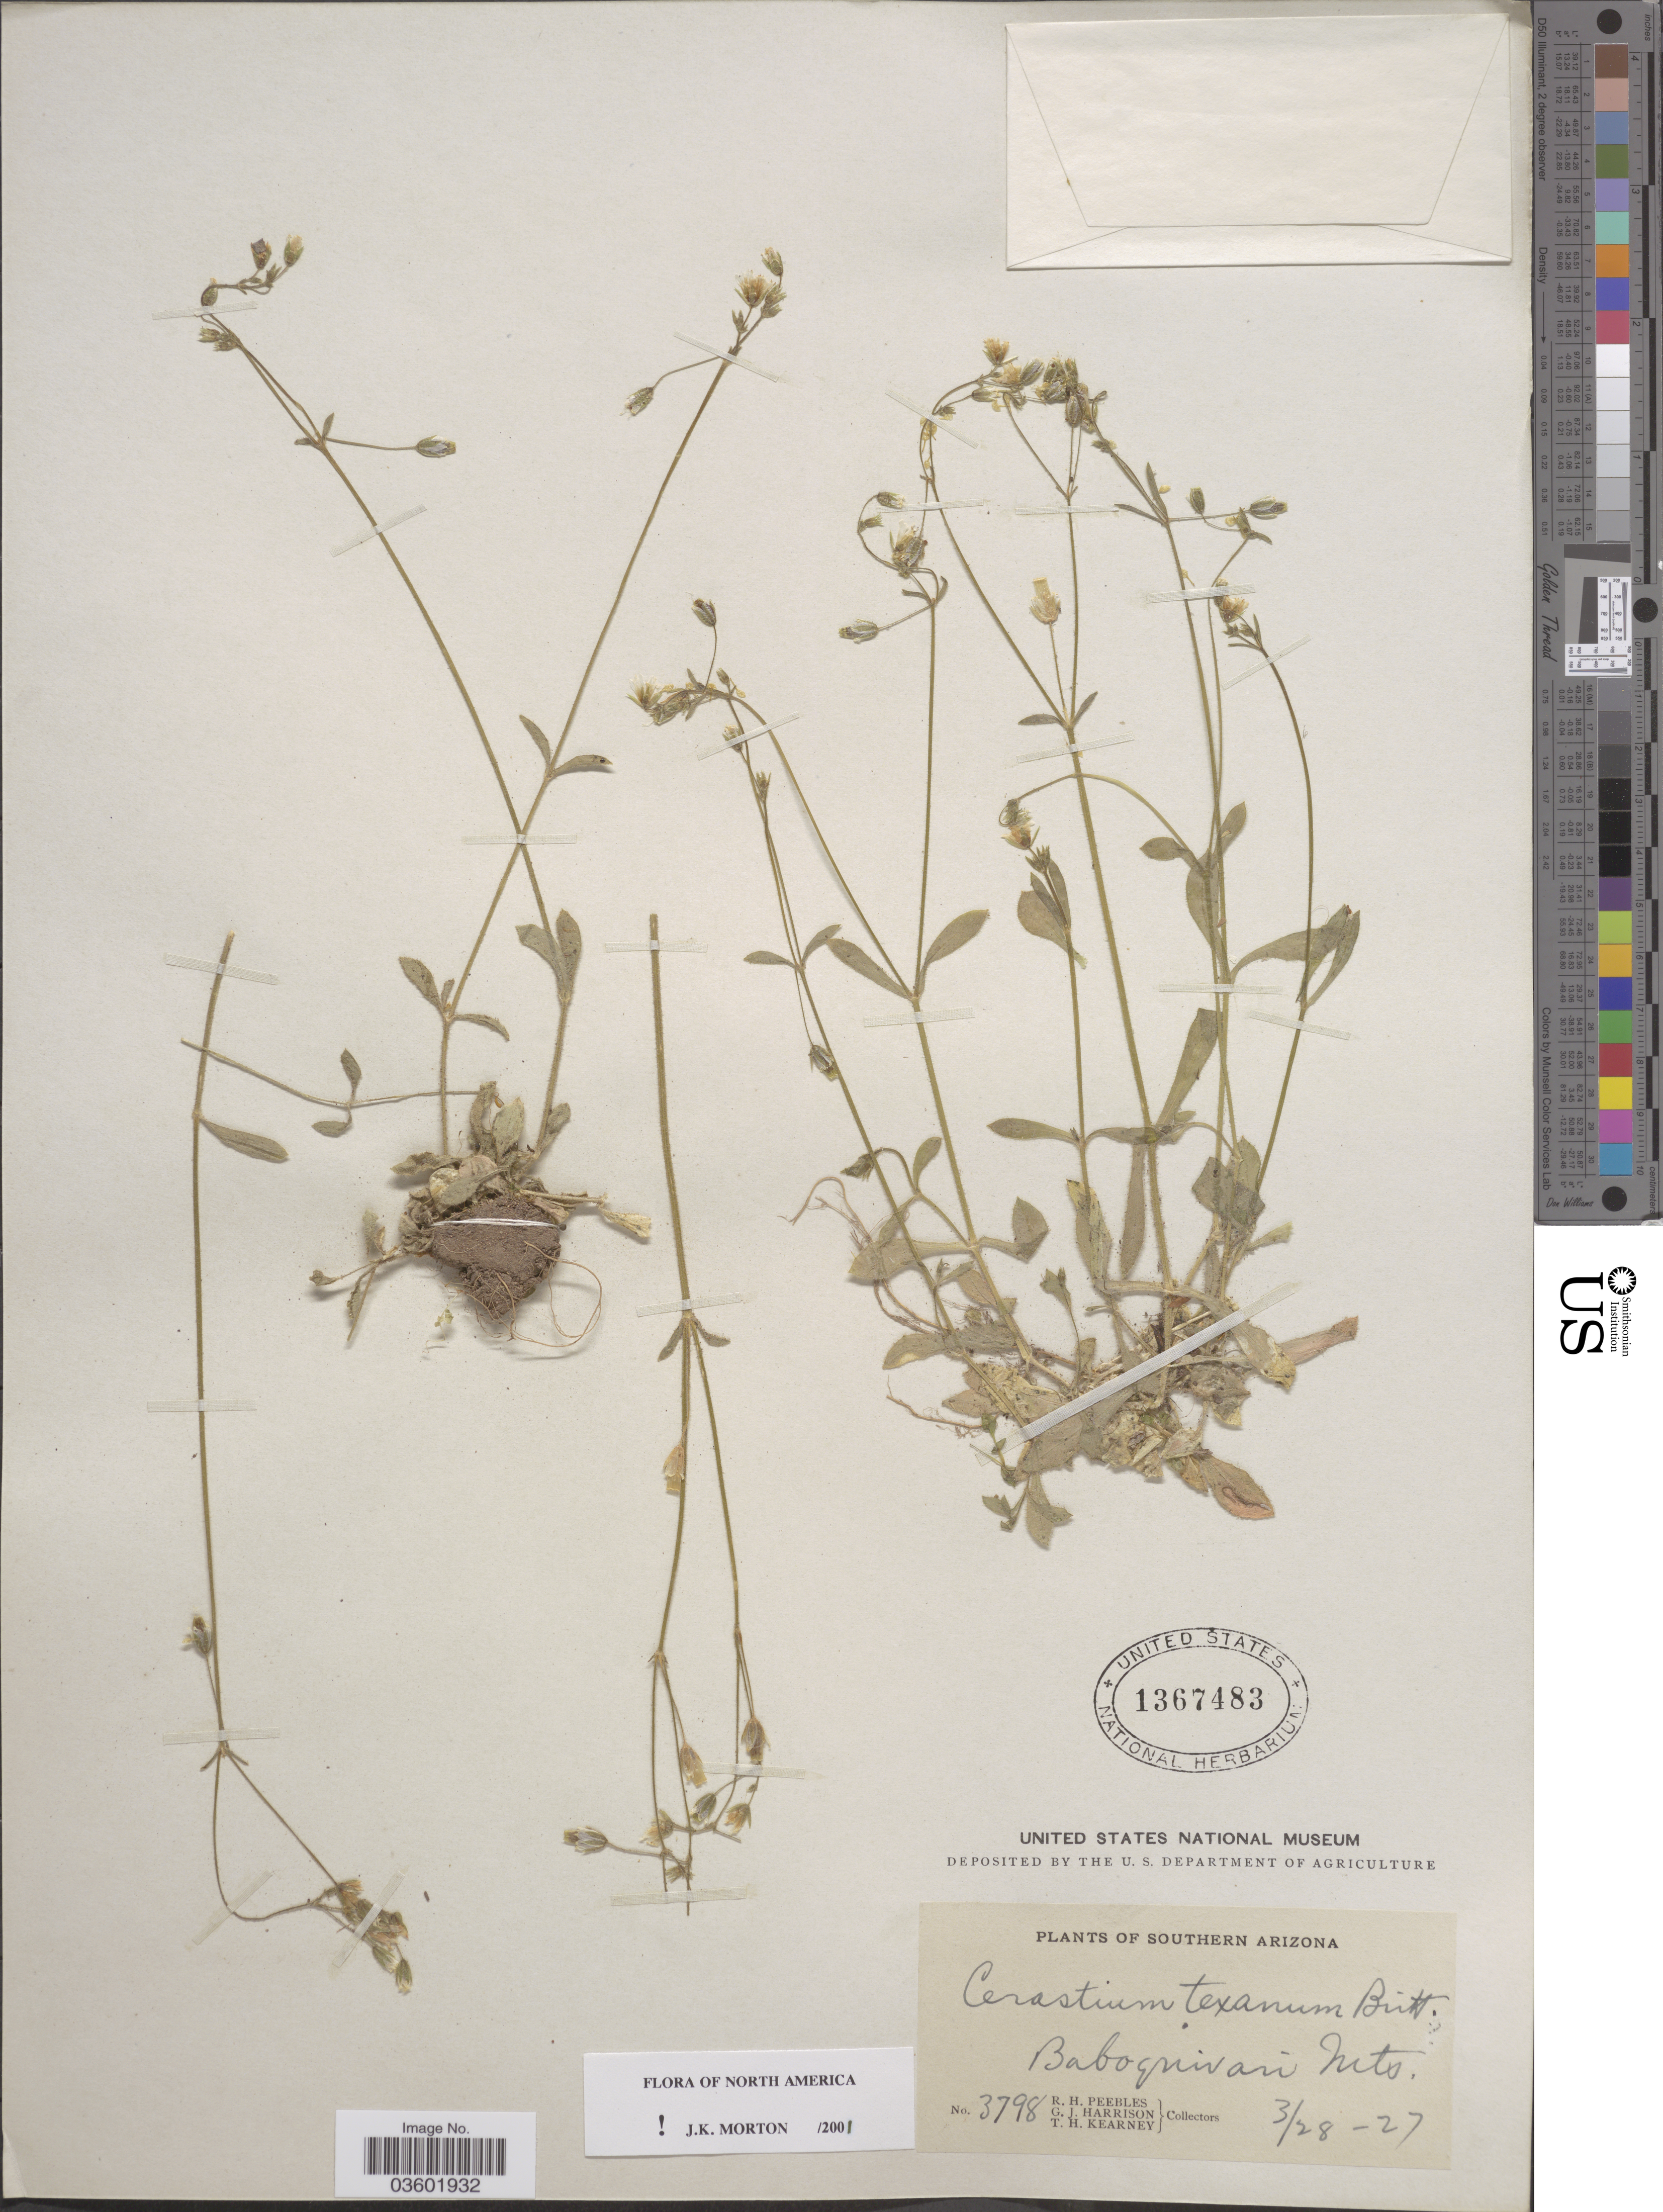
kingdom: Plantae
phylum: Tracheophyta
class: Magnoliopsida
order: Caryophyllales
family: Caryophyllaceae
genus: Cerastium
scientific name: Cerastium texanum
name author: Britton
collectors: R. H. Peebles, G. J. Harrison & T. H. Kearney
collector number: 3798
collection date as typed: Transcribed d/m/y: 28/3/27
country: United States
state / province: Arizona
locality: Southern Arizona. Baboquivari Mts.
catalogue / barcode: US 1367483